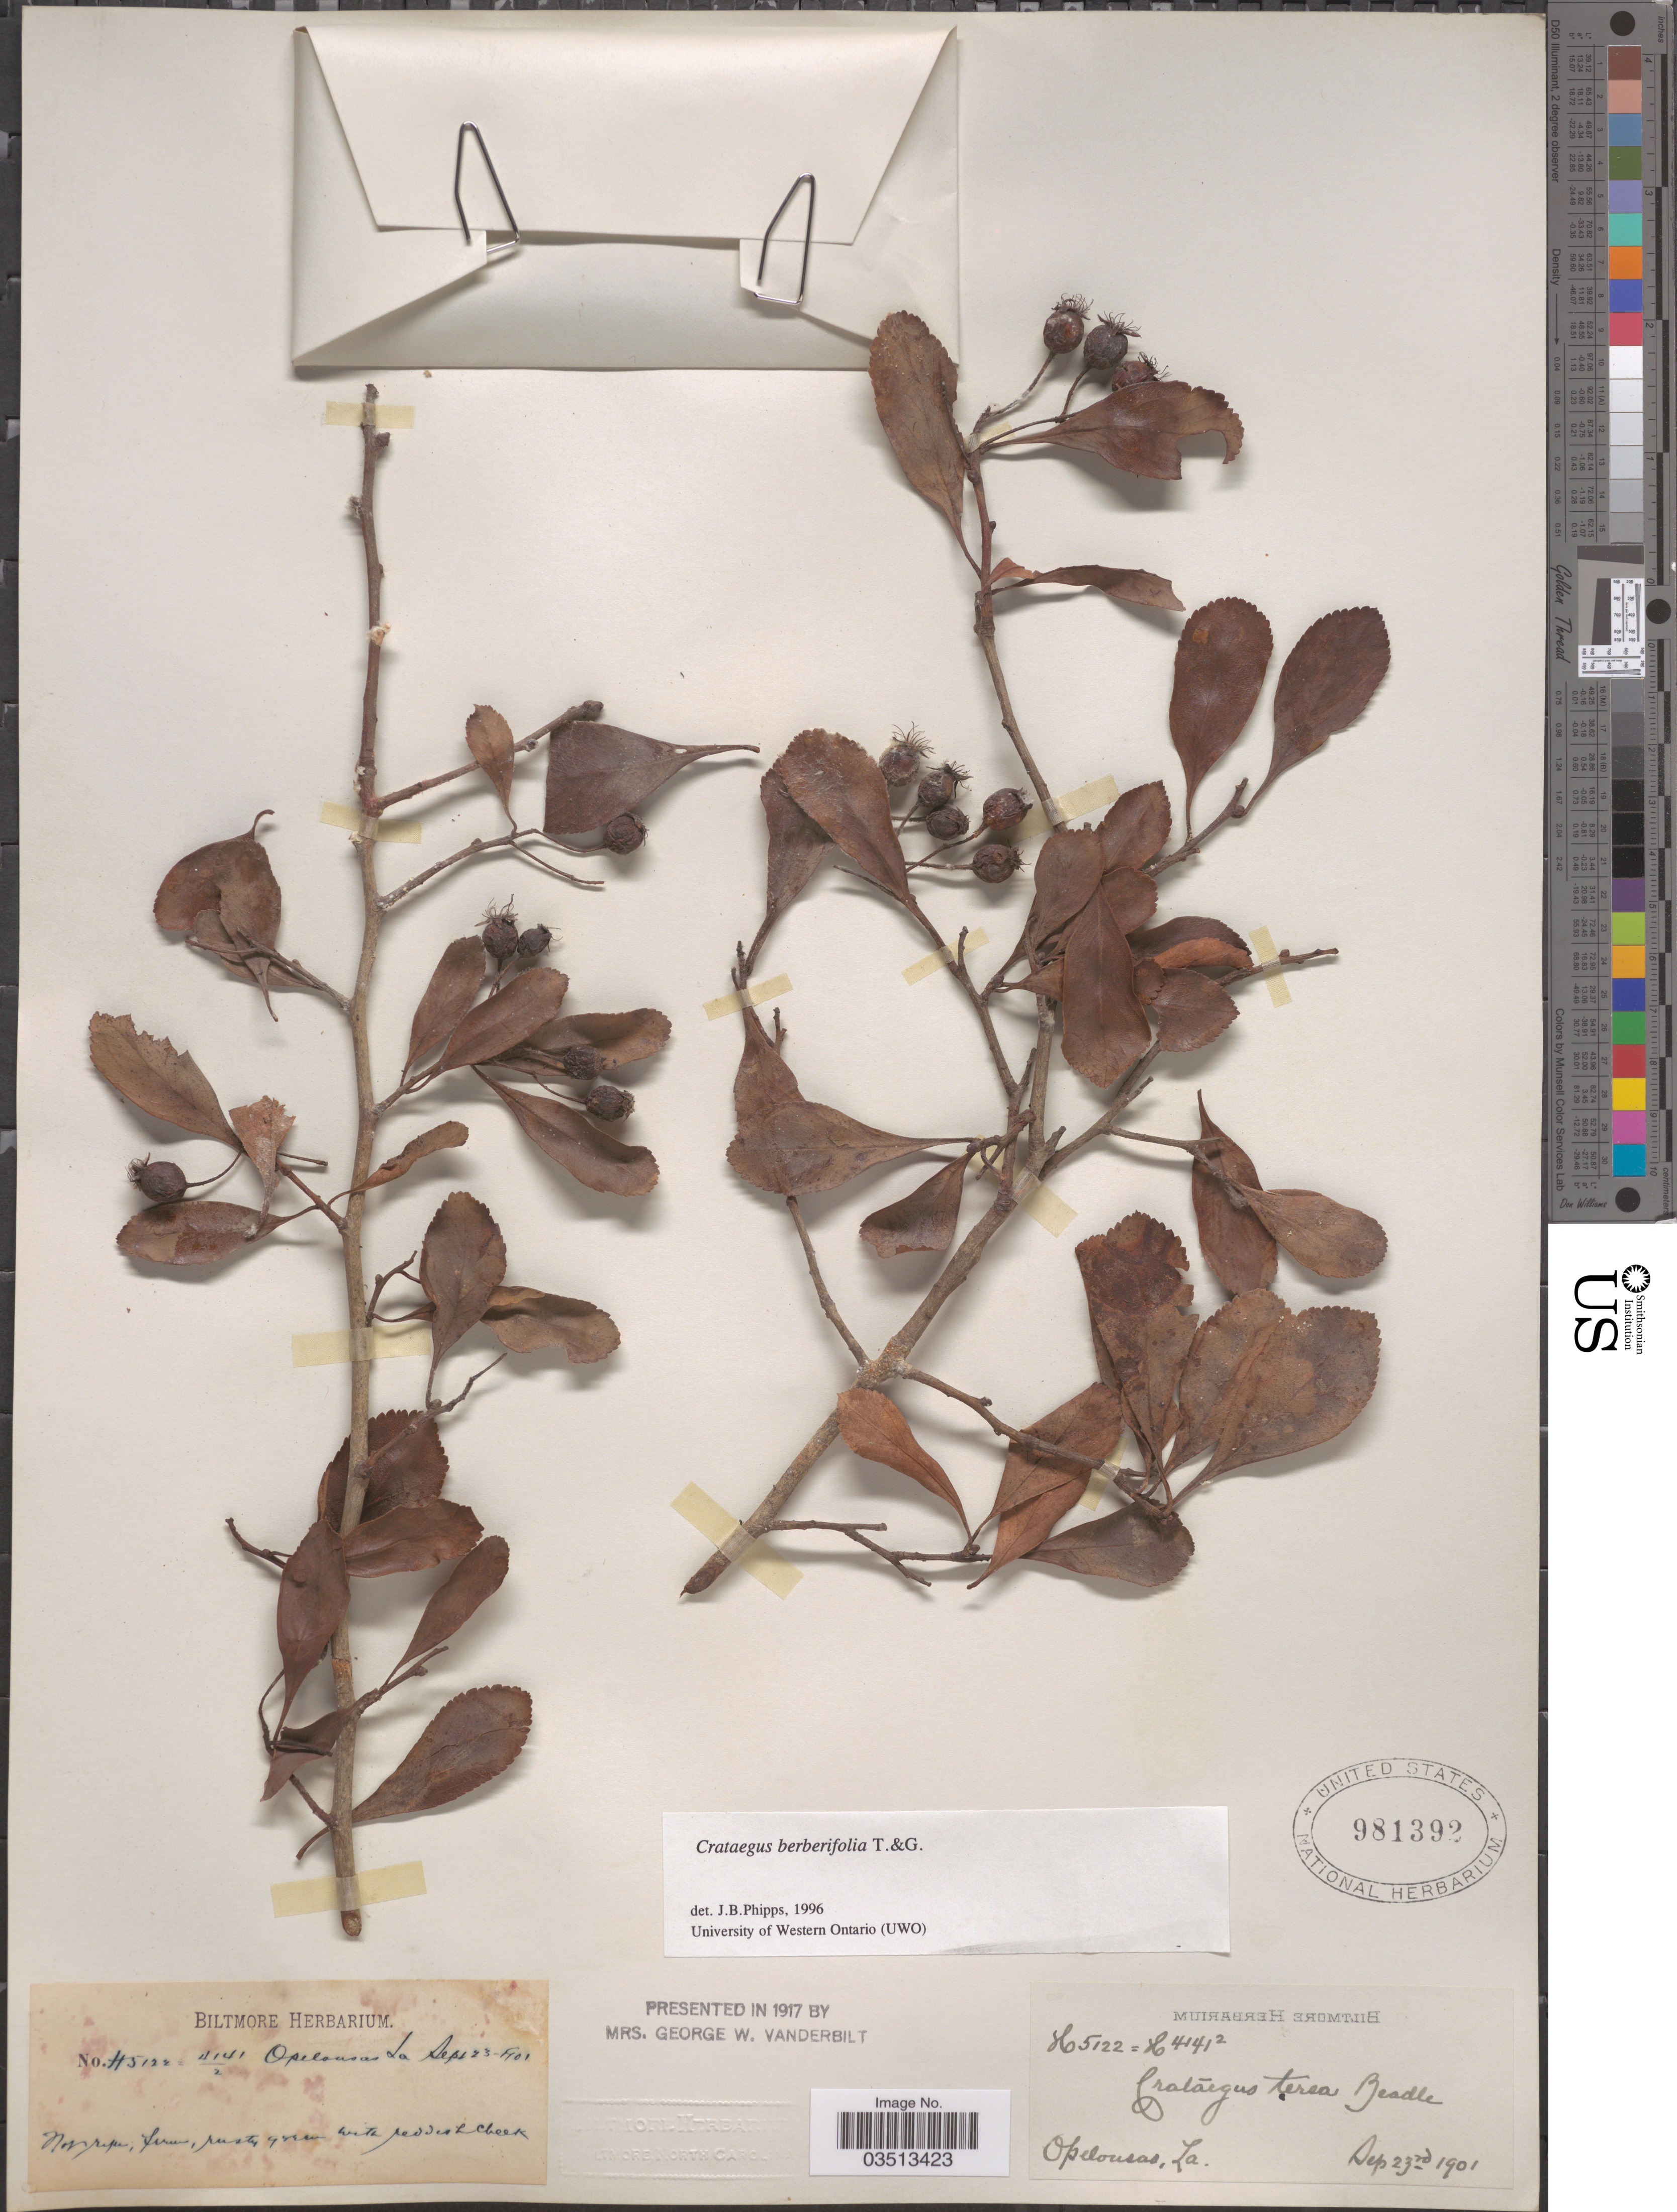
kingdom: Plantae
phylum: Tracheophyta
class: Magnoliopsida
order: Rosales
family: Rosaceae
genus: Crataegus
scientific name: Crataegus berberifolia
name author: Torr. & A. Gray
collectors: ex herb. Biltmore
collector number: H5112=H4141/2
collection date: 1901-09-23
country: United States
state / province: Louisiana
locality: Opelousas.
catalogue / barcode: US 981392